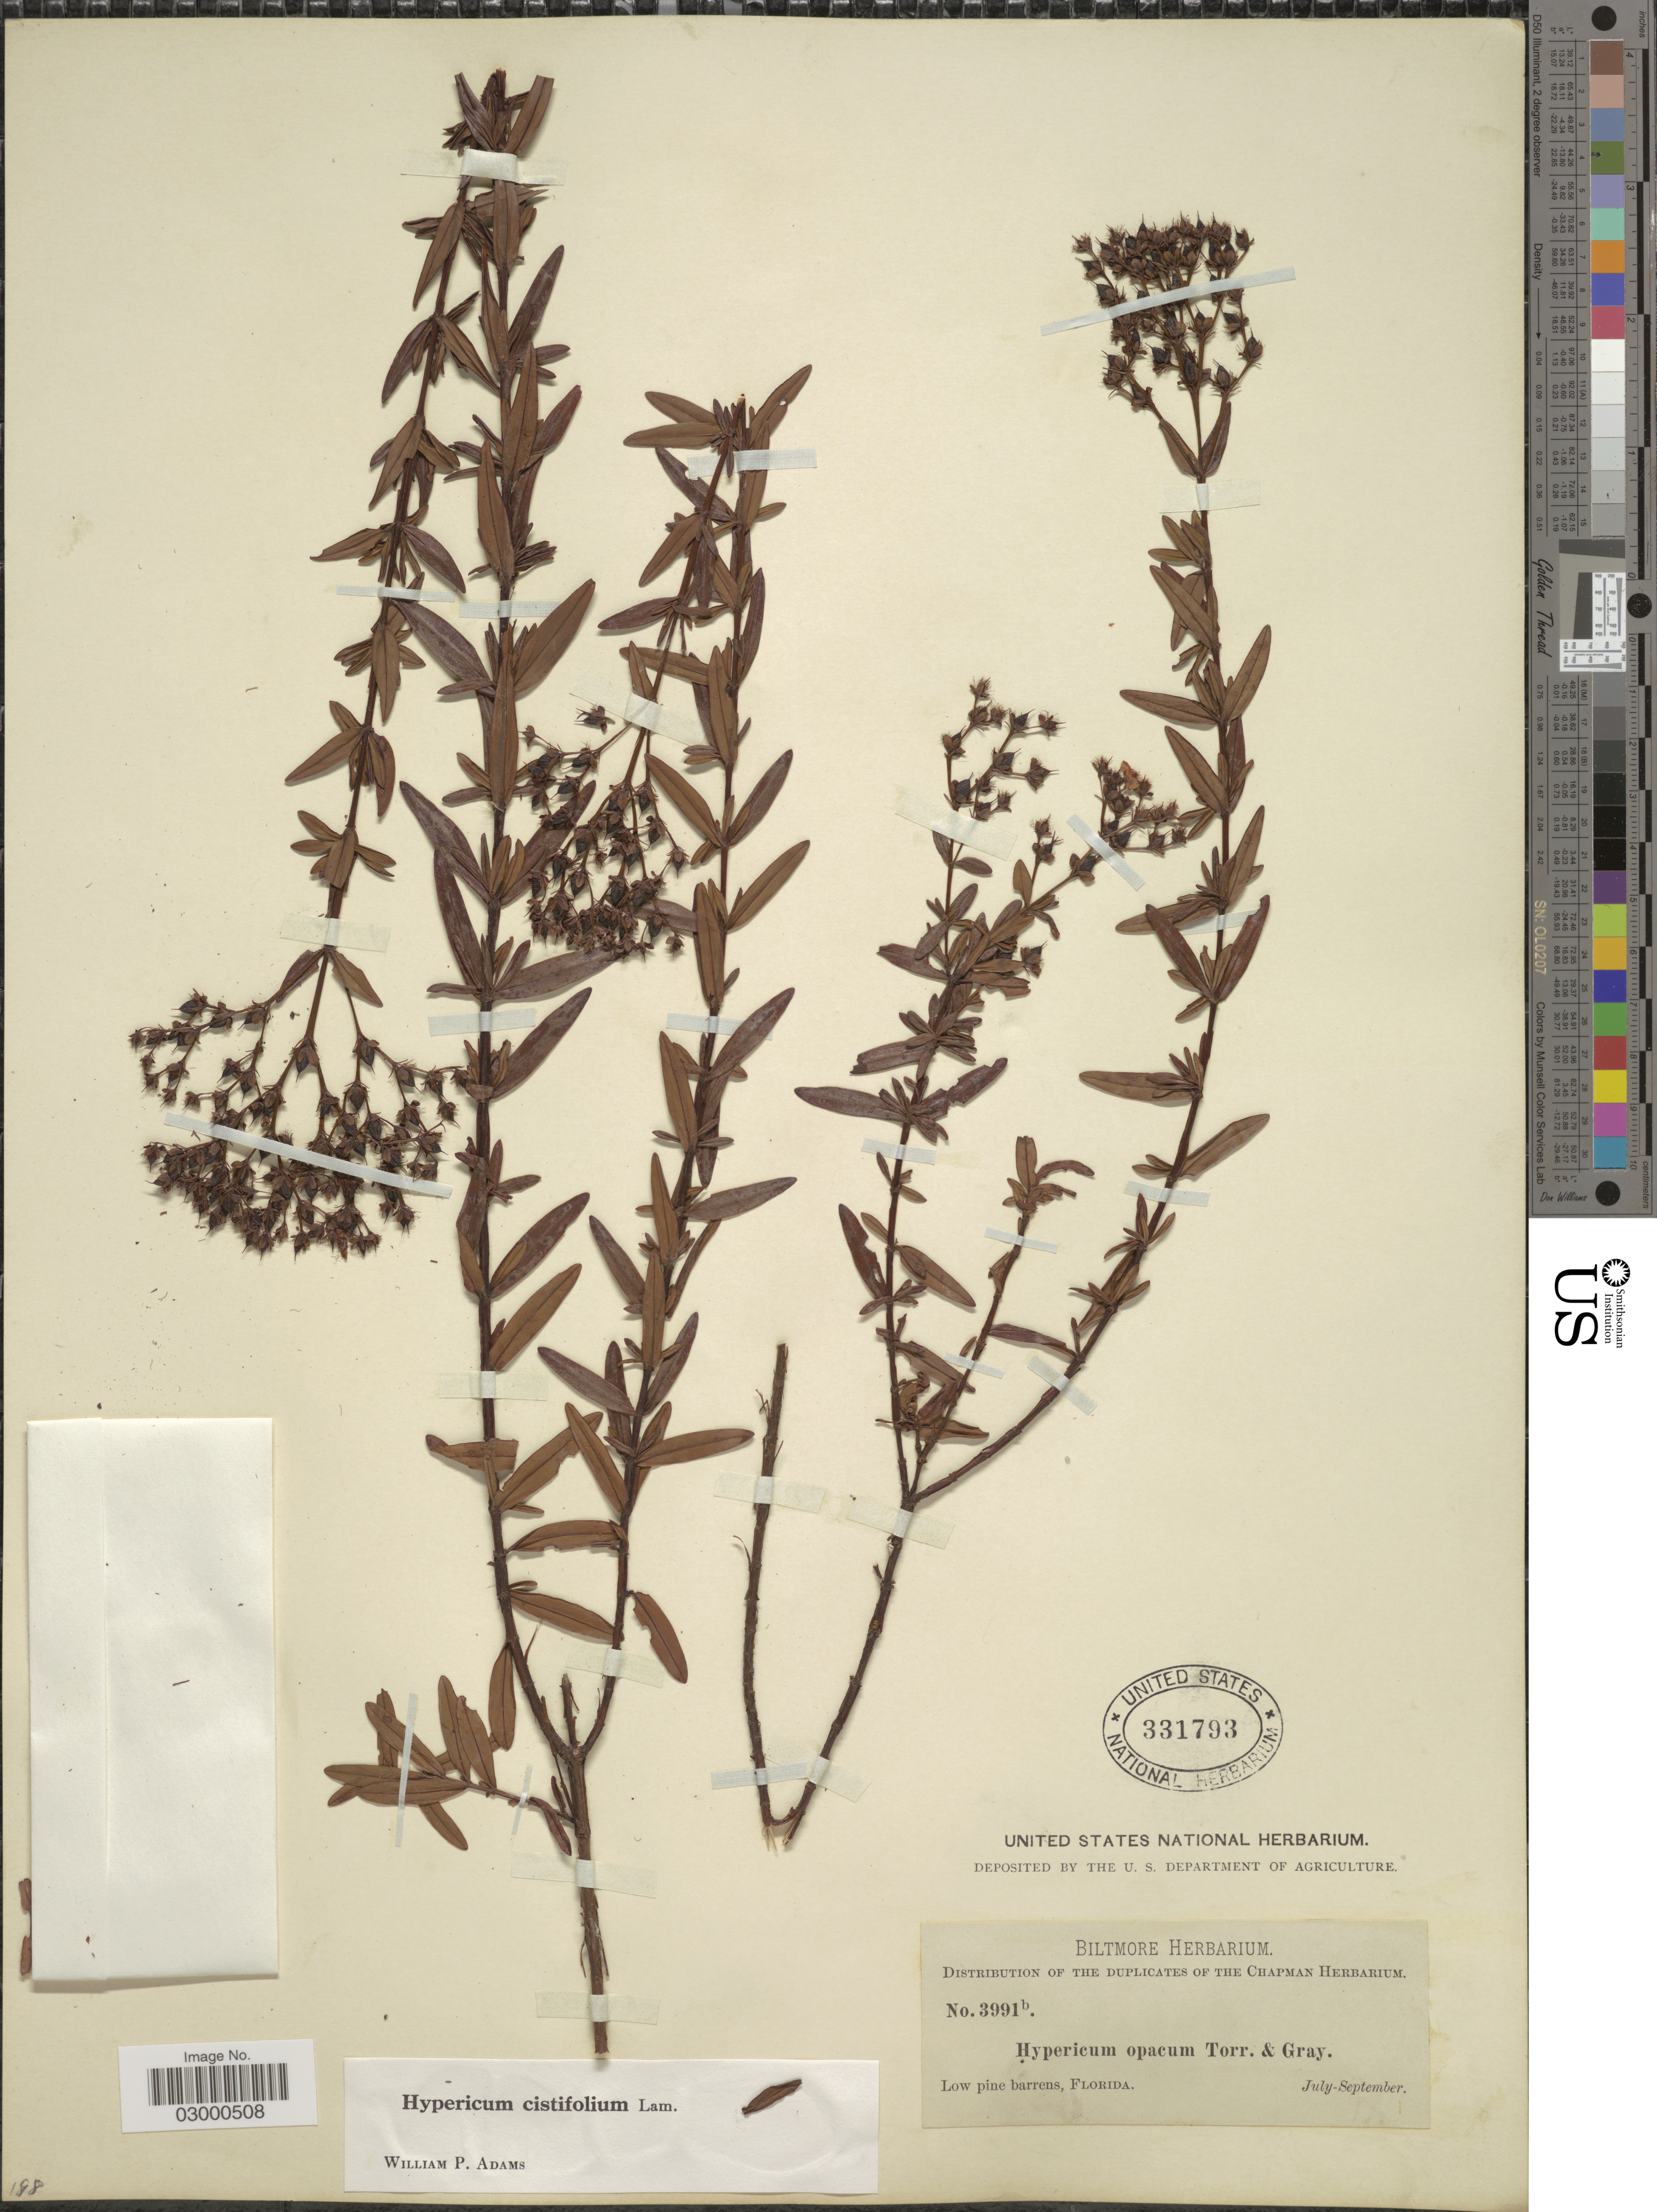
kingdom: Plantae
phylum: Tracheophyta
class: Magnoliopsida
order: Malpighiales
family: Hypericaceae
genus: Hypericum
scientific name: Hypericum cistifolium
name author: Lam.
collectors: ex herb. Biltmore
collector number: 3991b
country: United States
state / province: Florida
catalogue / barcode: US 331793